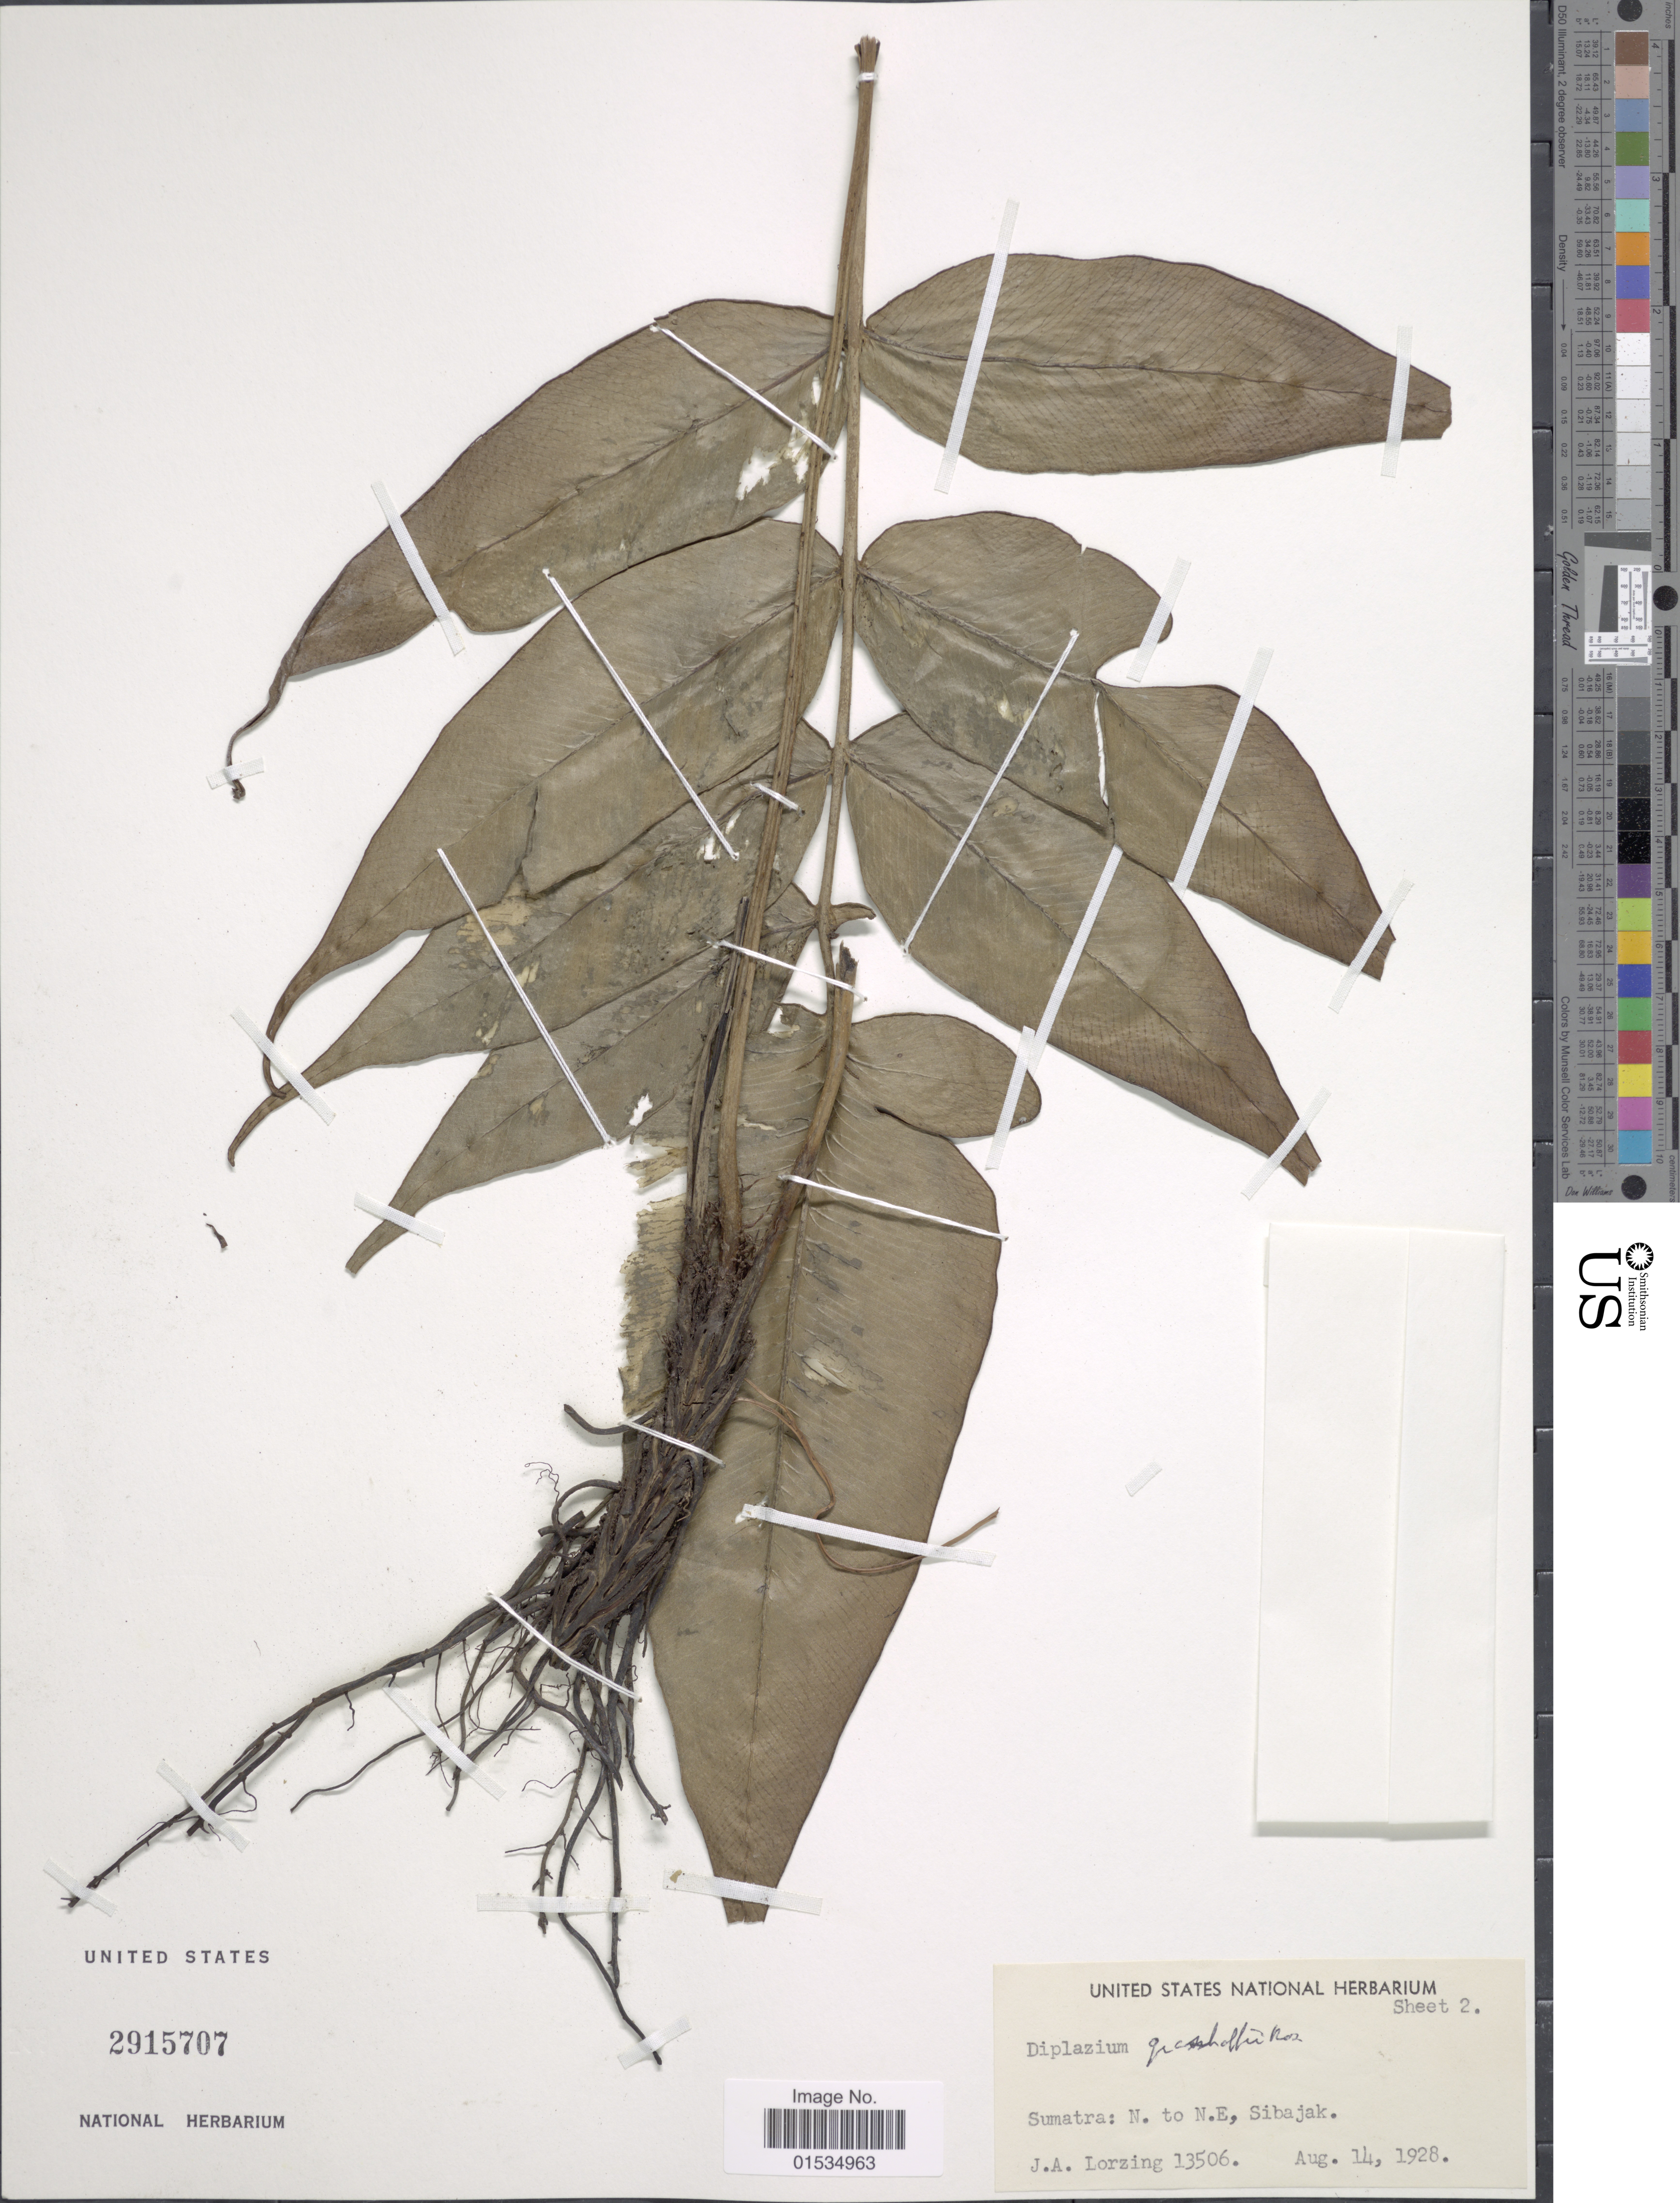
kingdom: Plantae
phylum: Tracheophyta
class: Polypodiopsida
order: Polypodiales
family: Athyriaceae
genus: Diplazium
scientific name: Diplazium grashoffii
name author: Rosenst.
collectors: J. Lorzing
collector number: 13506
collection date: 1928-08-14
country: Indonesia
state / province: Sumatra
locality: N. to N.E. Sibajak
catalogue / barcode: US 2915707